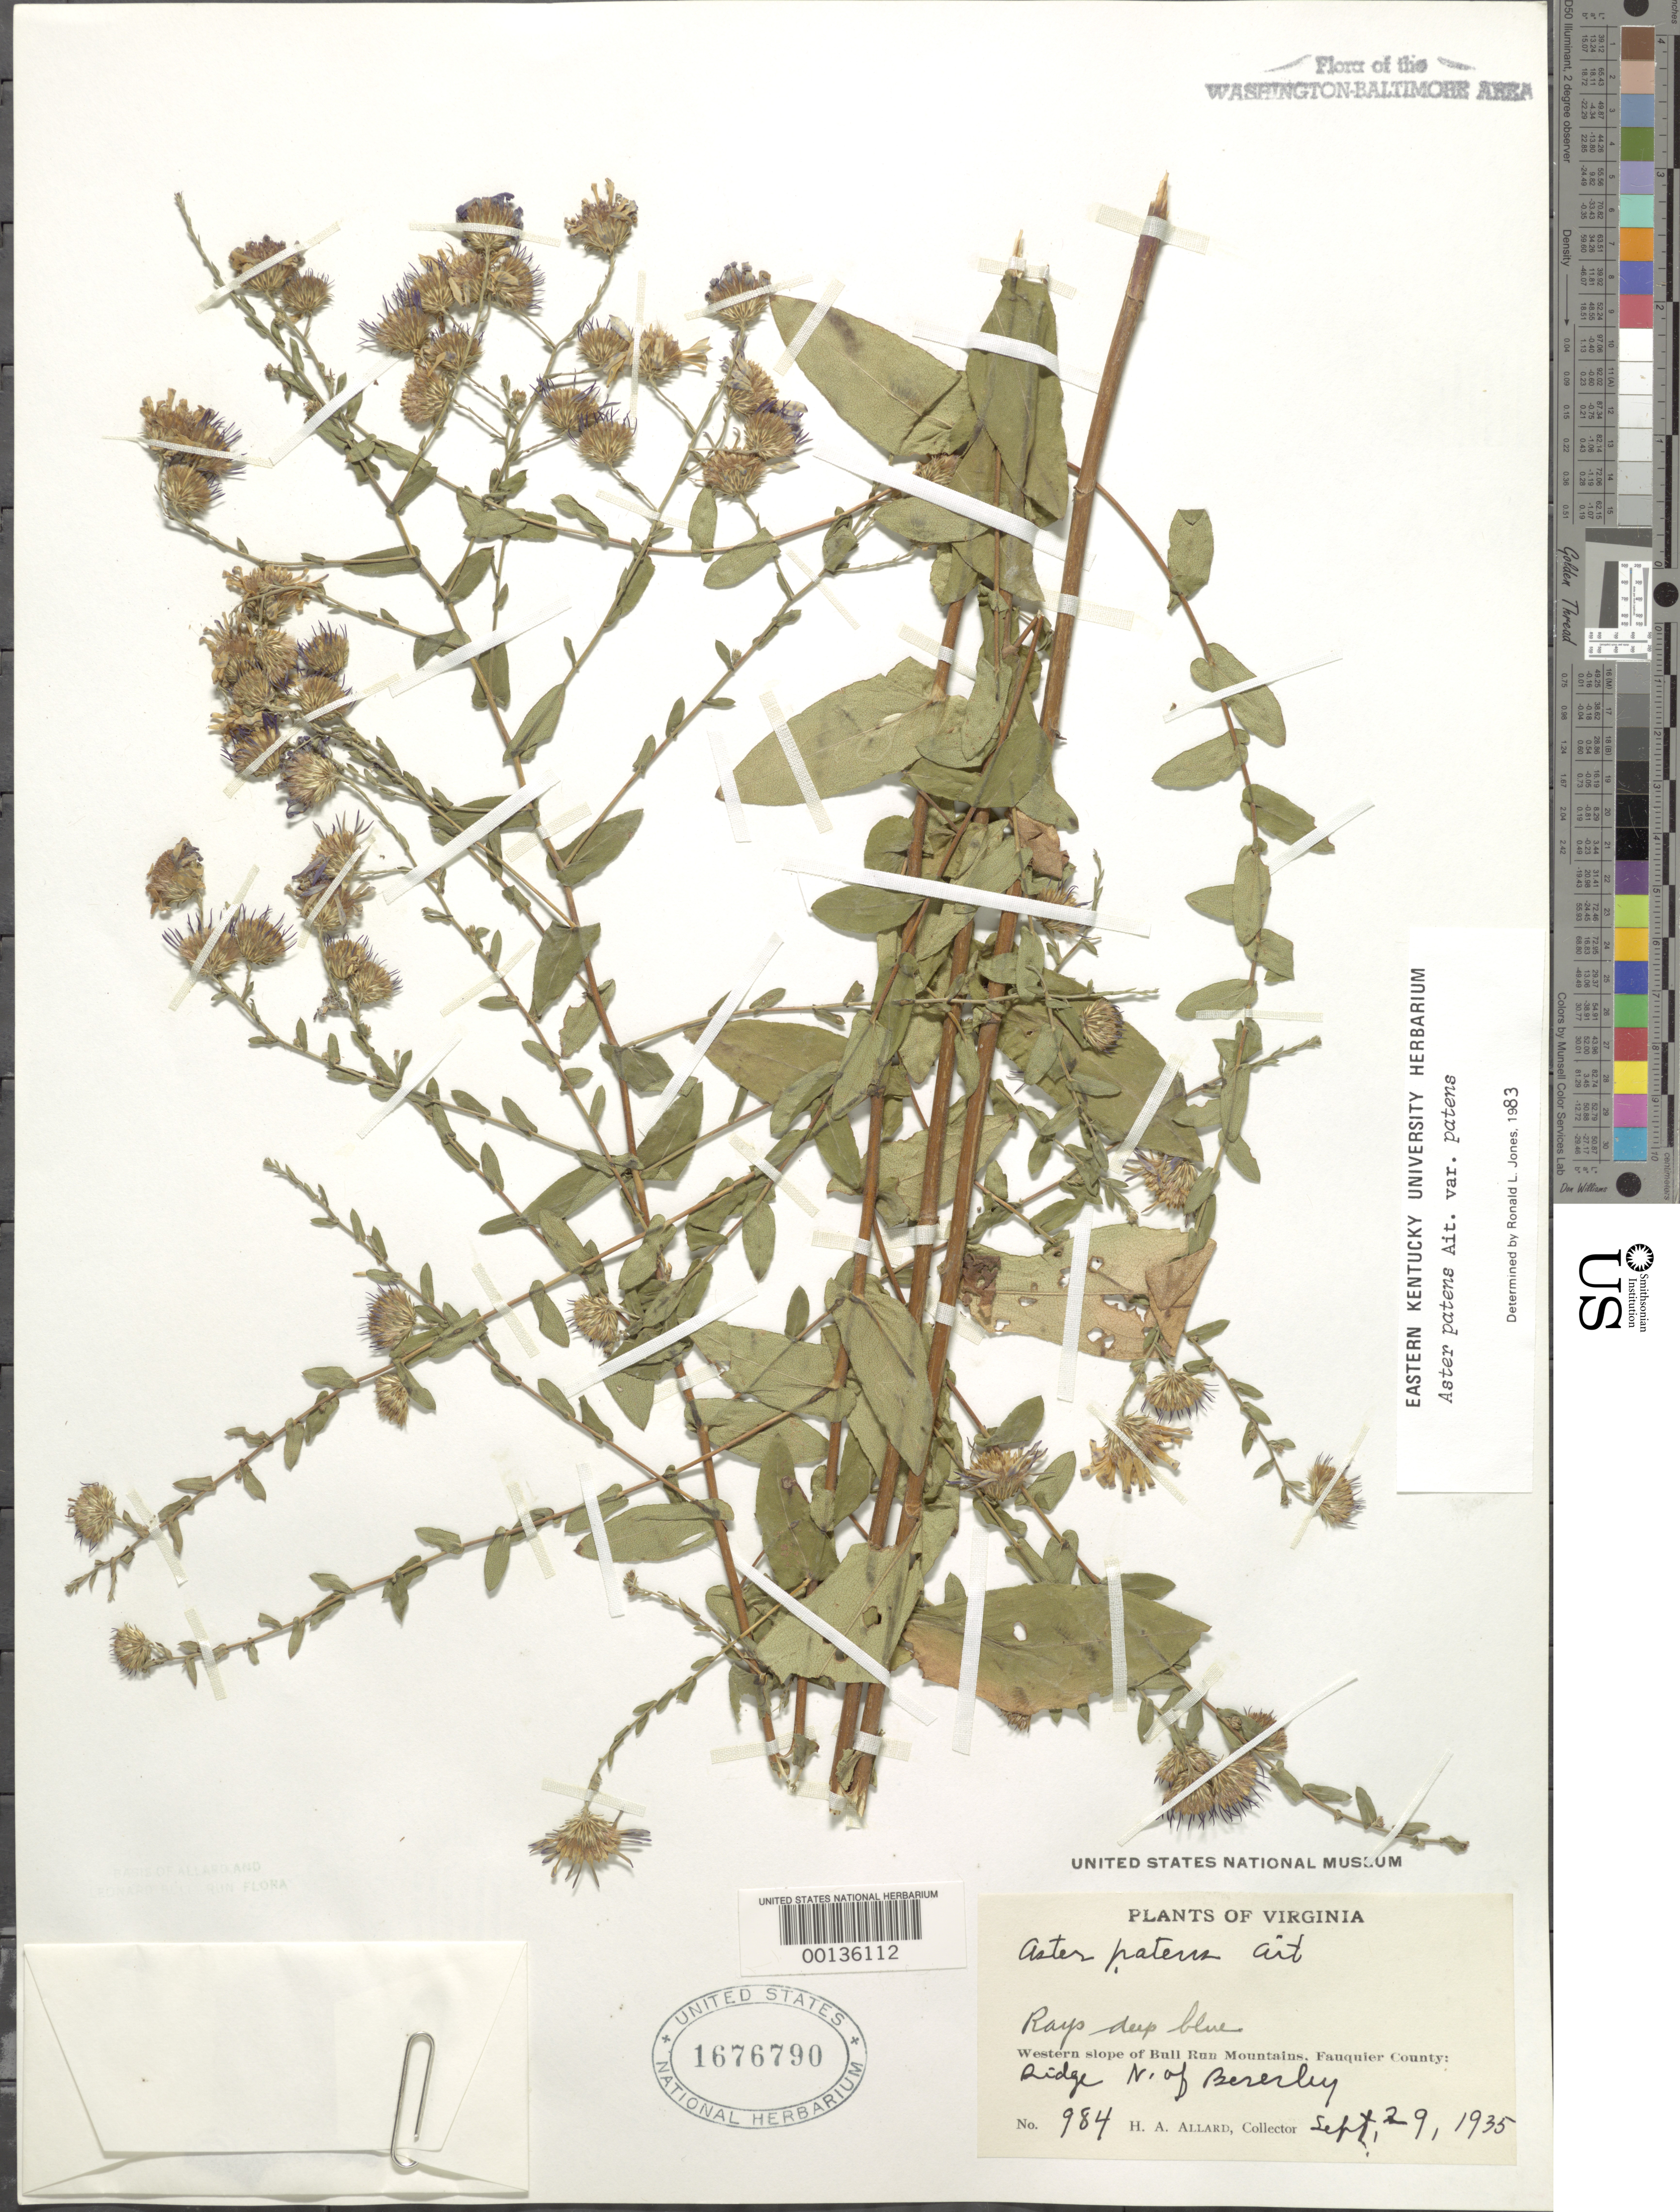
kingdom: Plantae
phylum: Tracheophyta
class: Magnoliopsida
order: Asterales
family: Asteraceae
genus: Symphyotrichum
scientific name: Symphyotrichum patens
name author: (Aiton) G.L. Nesom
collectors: H. A. Allard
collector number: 984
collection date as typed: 29 Sep 1935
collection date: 1935-09-29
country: United States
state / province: Virginia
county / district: Fauquier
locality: North of Beverley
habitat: Ridge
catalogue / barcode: US 1676790